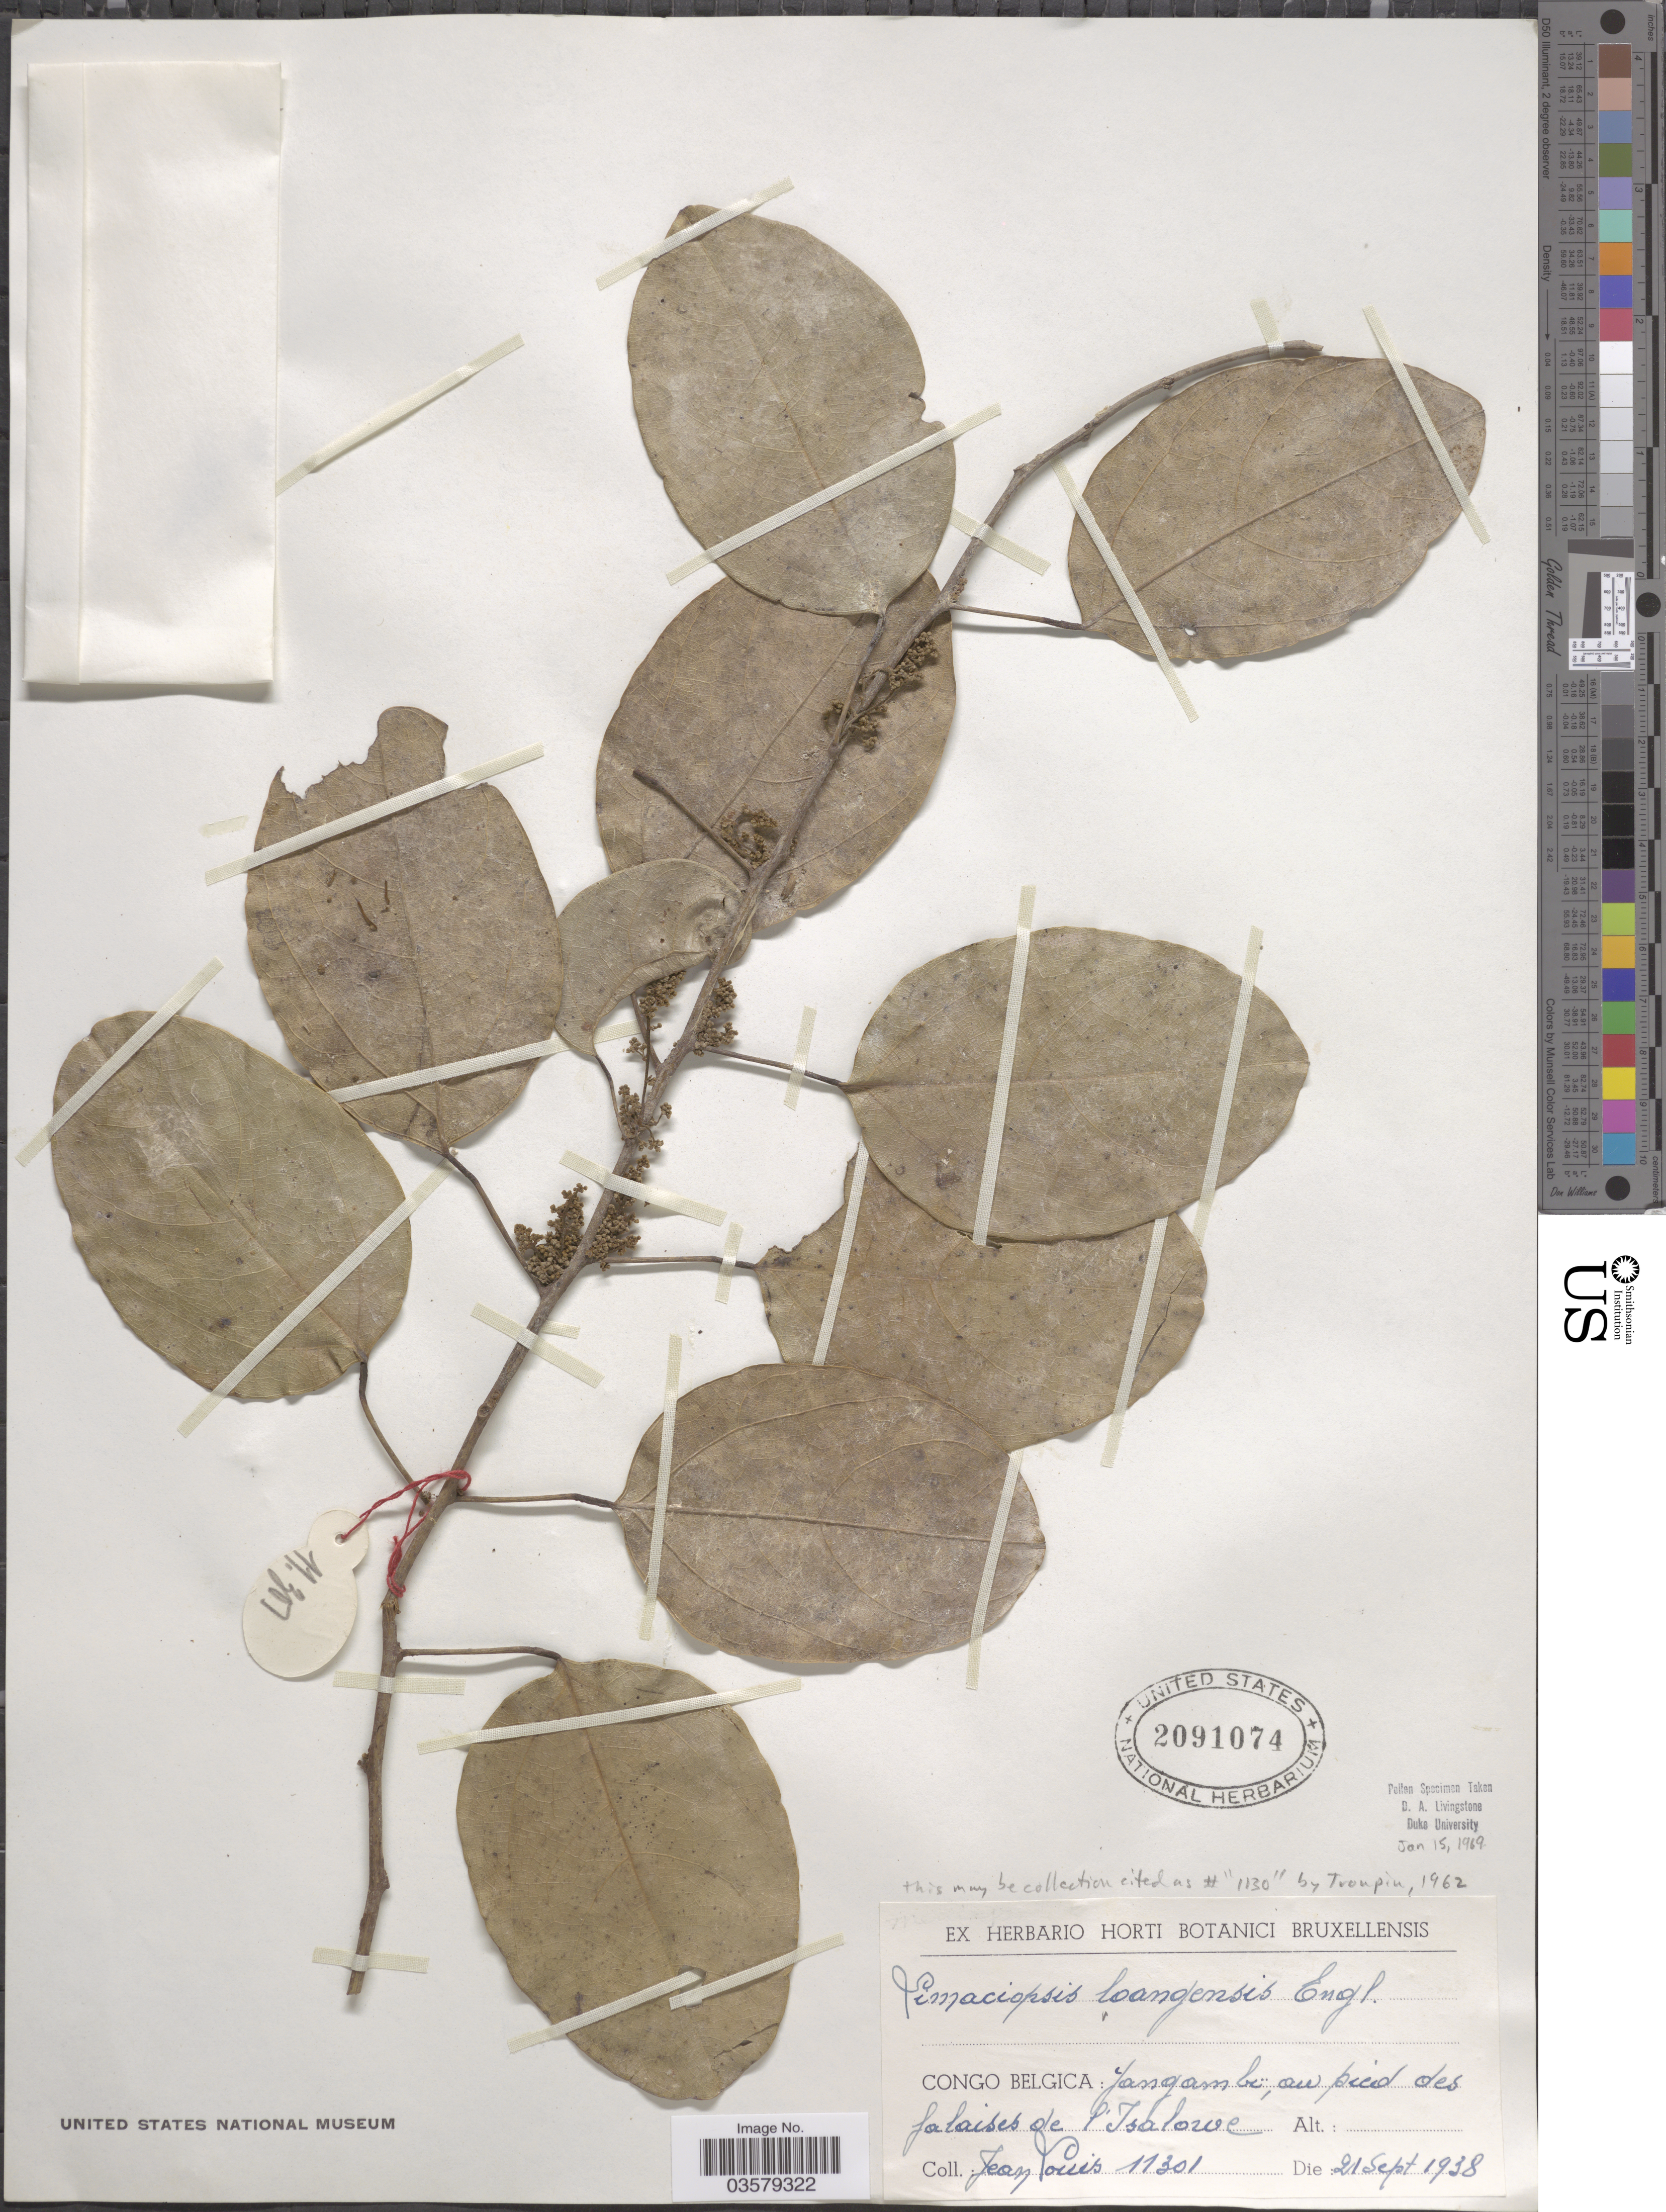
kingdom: Plantae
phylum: Tracheophyta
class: Magnoliopsida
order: Ranunculales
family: Menispermaceae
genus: Limaciopsis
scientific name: Limaciopsis loangensis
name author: Engl.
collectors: J. Louis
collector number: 11301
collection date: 1938-09-21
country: Congo, Democratic Republic of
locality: Congo Belgica: Yangambi, au pied des falaises de l'Isalowe.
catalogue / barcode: US 2091074